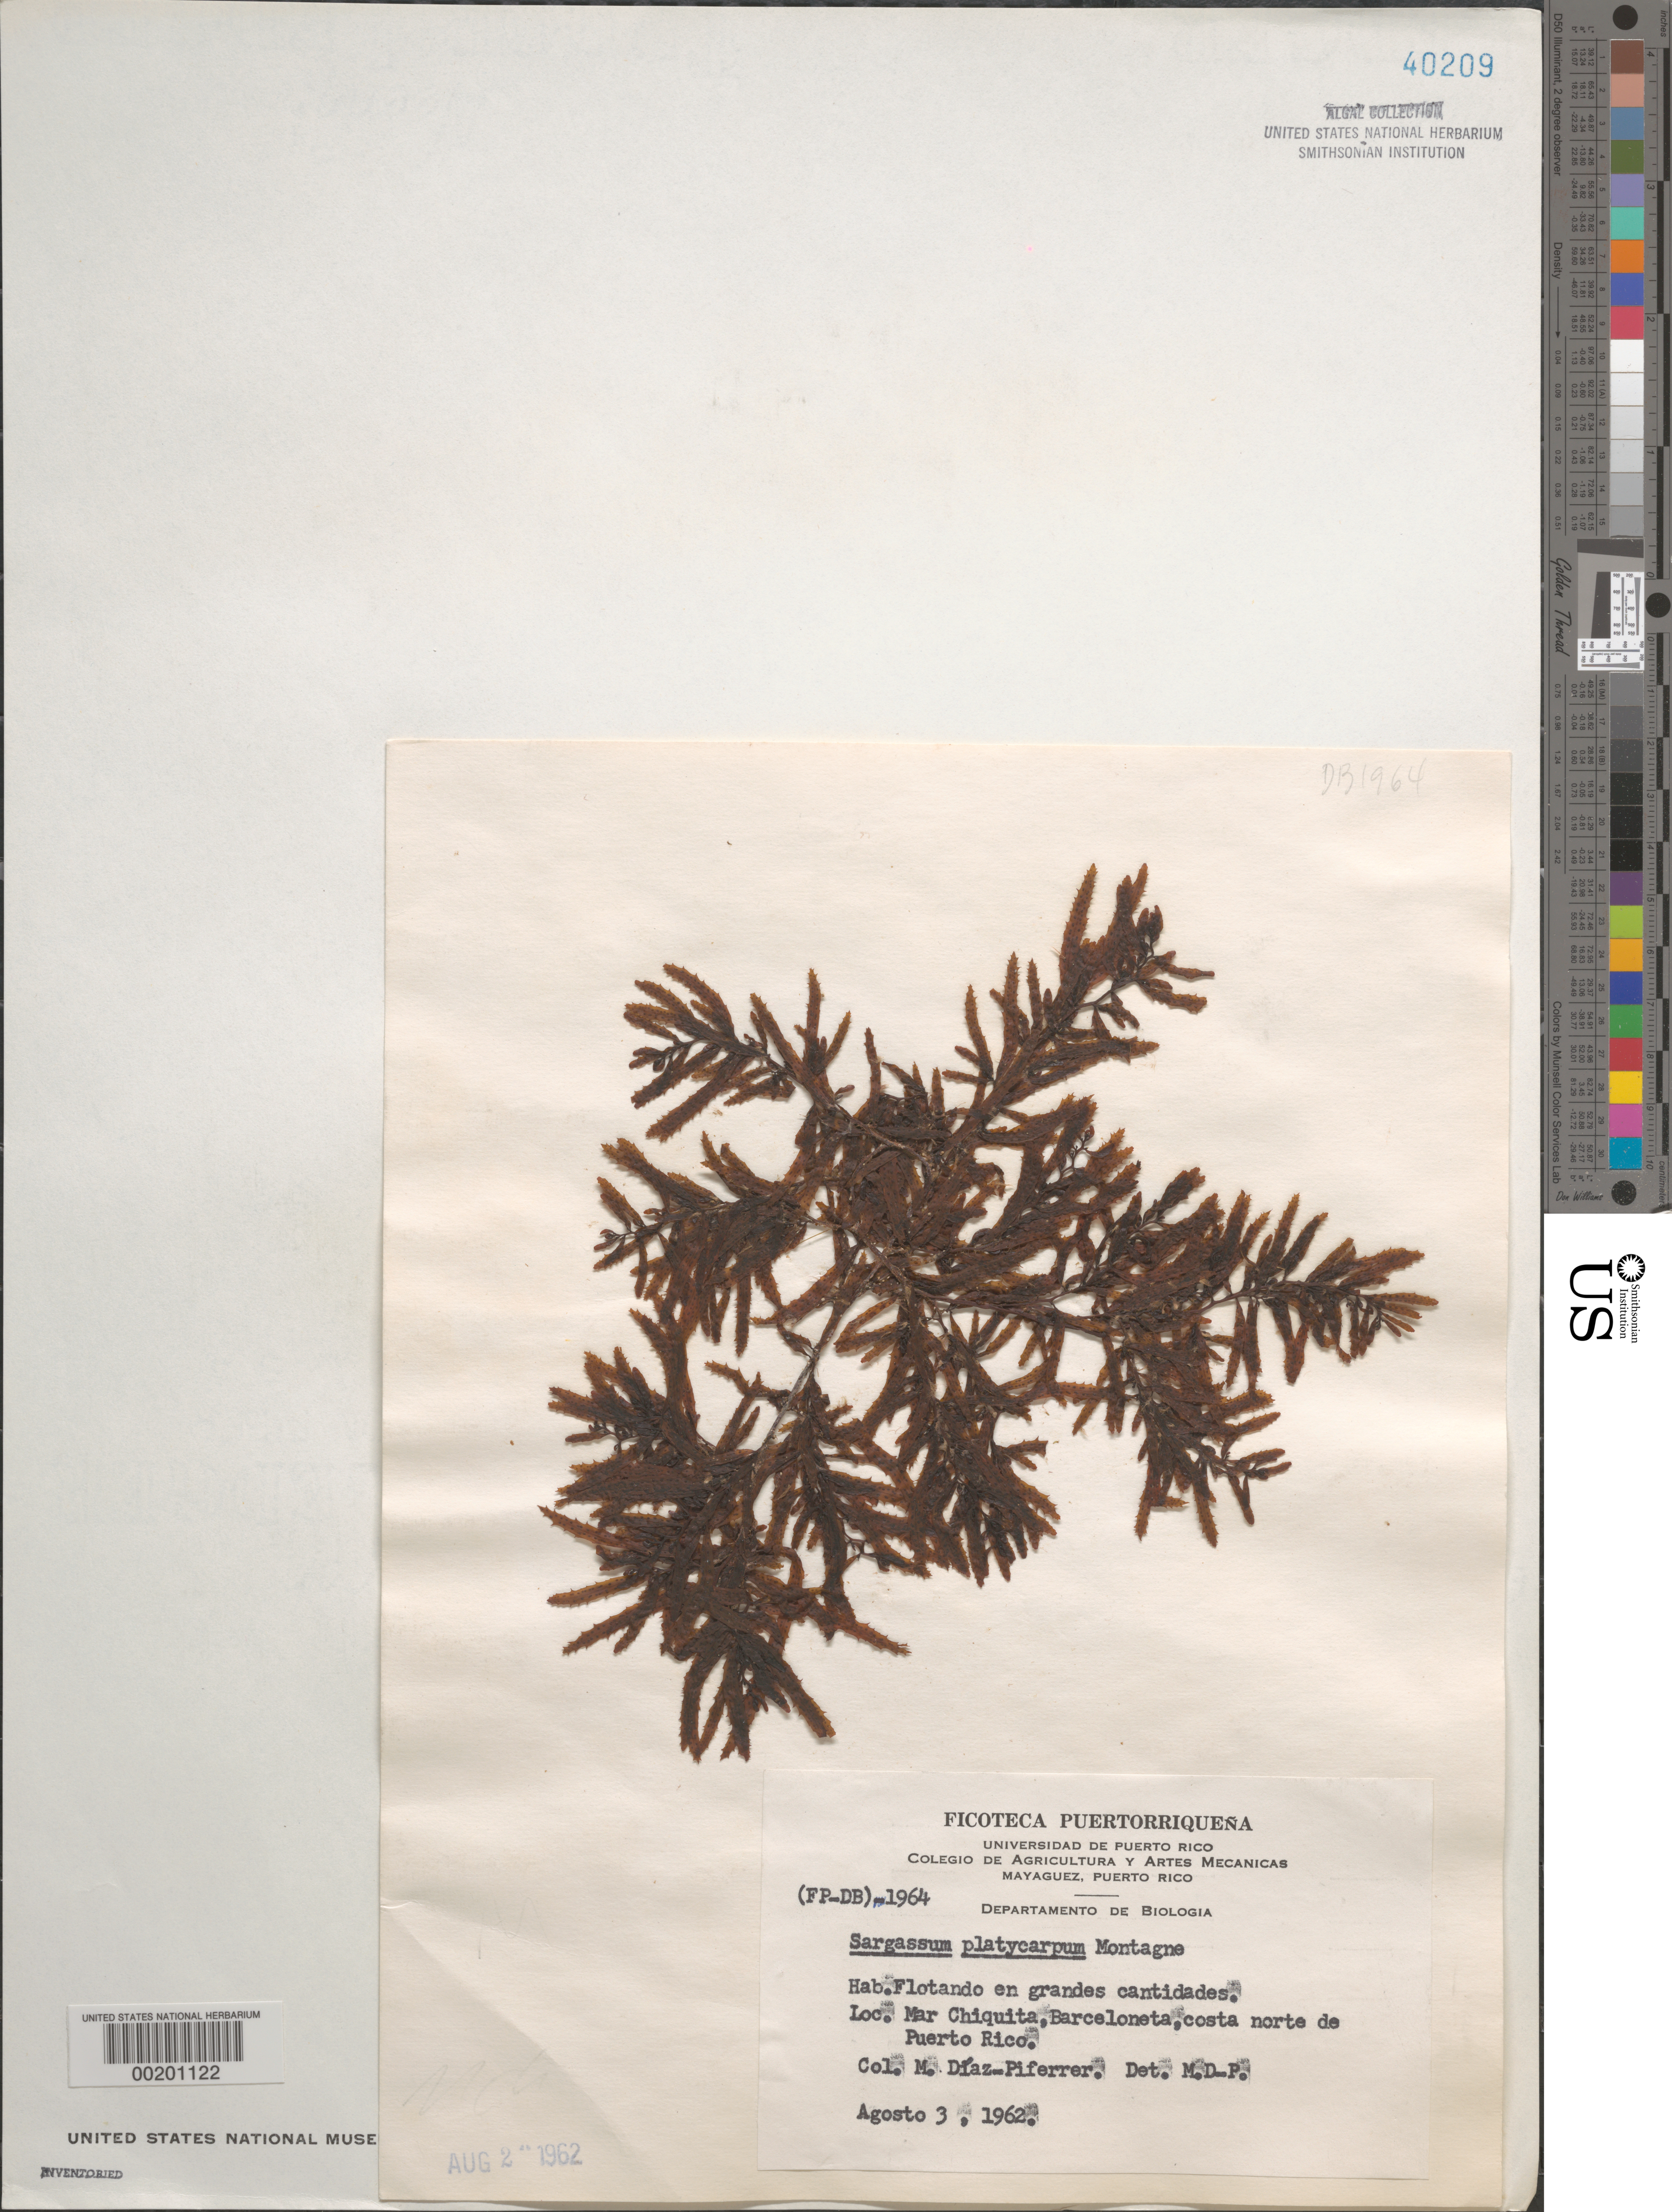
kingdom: Chromista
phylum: Ochrophyta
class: Phaeophyceae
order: Fucales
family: Sargassaceae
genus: Sargassum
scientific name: Sargassum platycarpum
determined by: Diaz-Piferrer, M.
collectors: M. Diaz-Piferrer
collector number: (fp-db) 1964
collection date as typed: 03 Aug 1962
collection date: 1962-08-03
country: Puerto Rico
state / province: Barceloneta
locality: Mar Chiquita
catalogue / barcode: US 40209